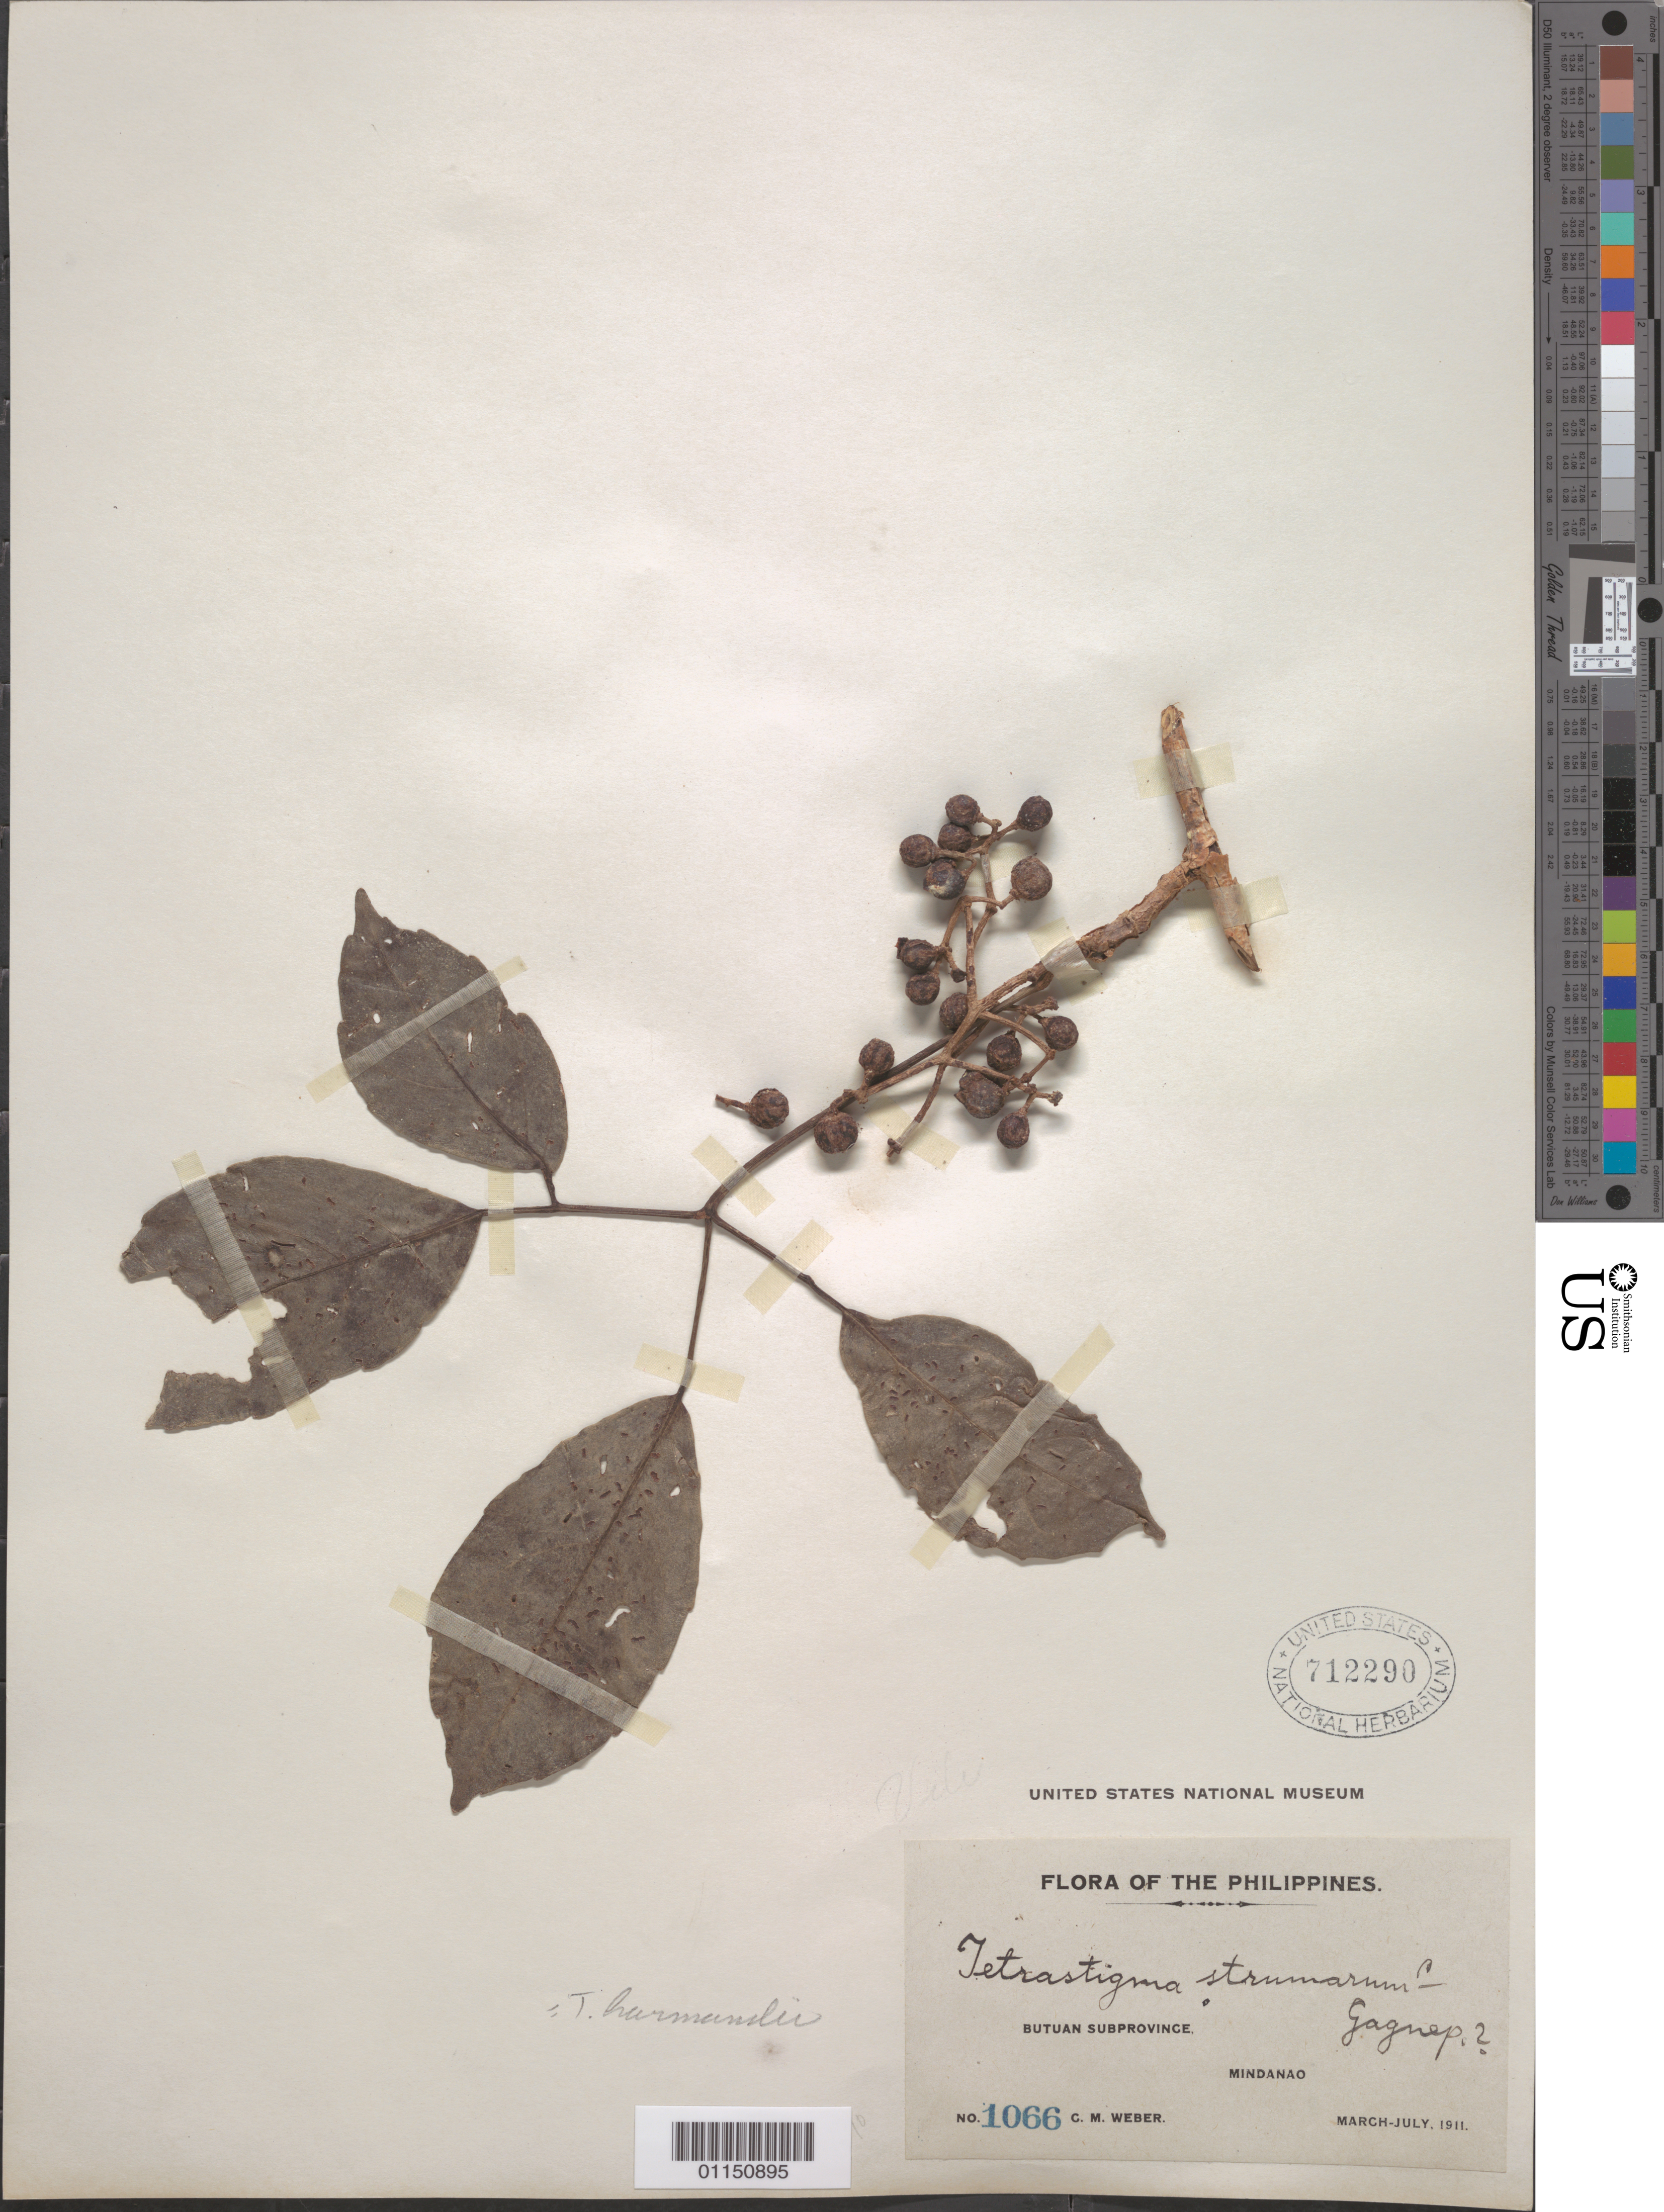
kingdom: Plantae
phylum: Tracheophyta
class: Magnoliopsida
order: Vitales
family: Vitaceae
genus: Tetrastigma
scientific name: Tetrastigma harmandii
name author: Planch.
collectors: C. M. Weber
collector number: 1066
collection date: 1911-03/1911-07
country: Philippines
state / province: Caraga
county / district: Agusan del Norte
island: Mindanao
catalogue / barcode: US 712290